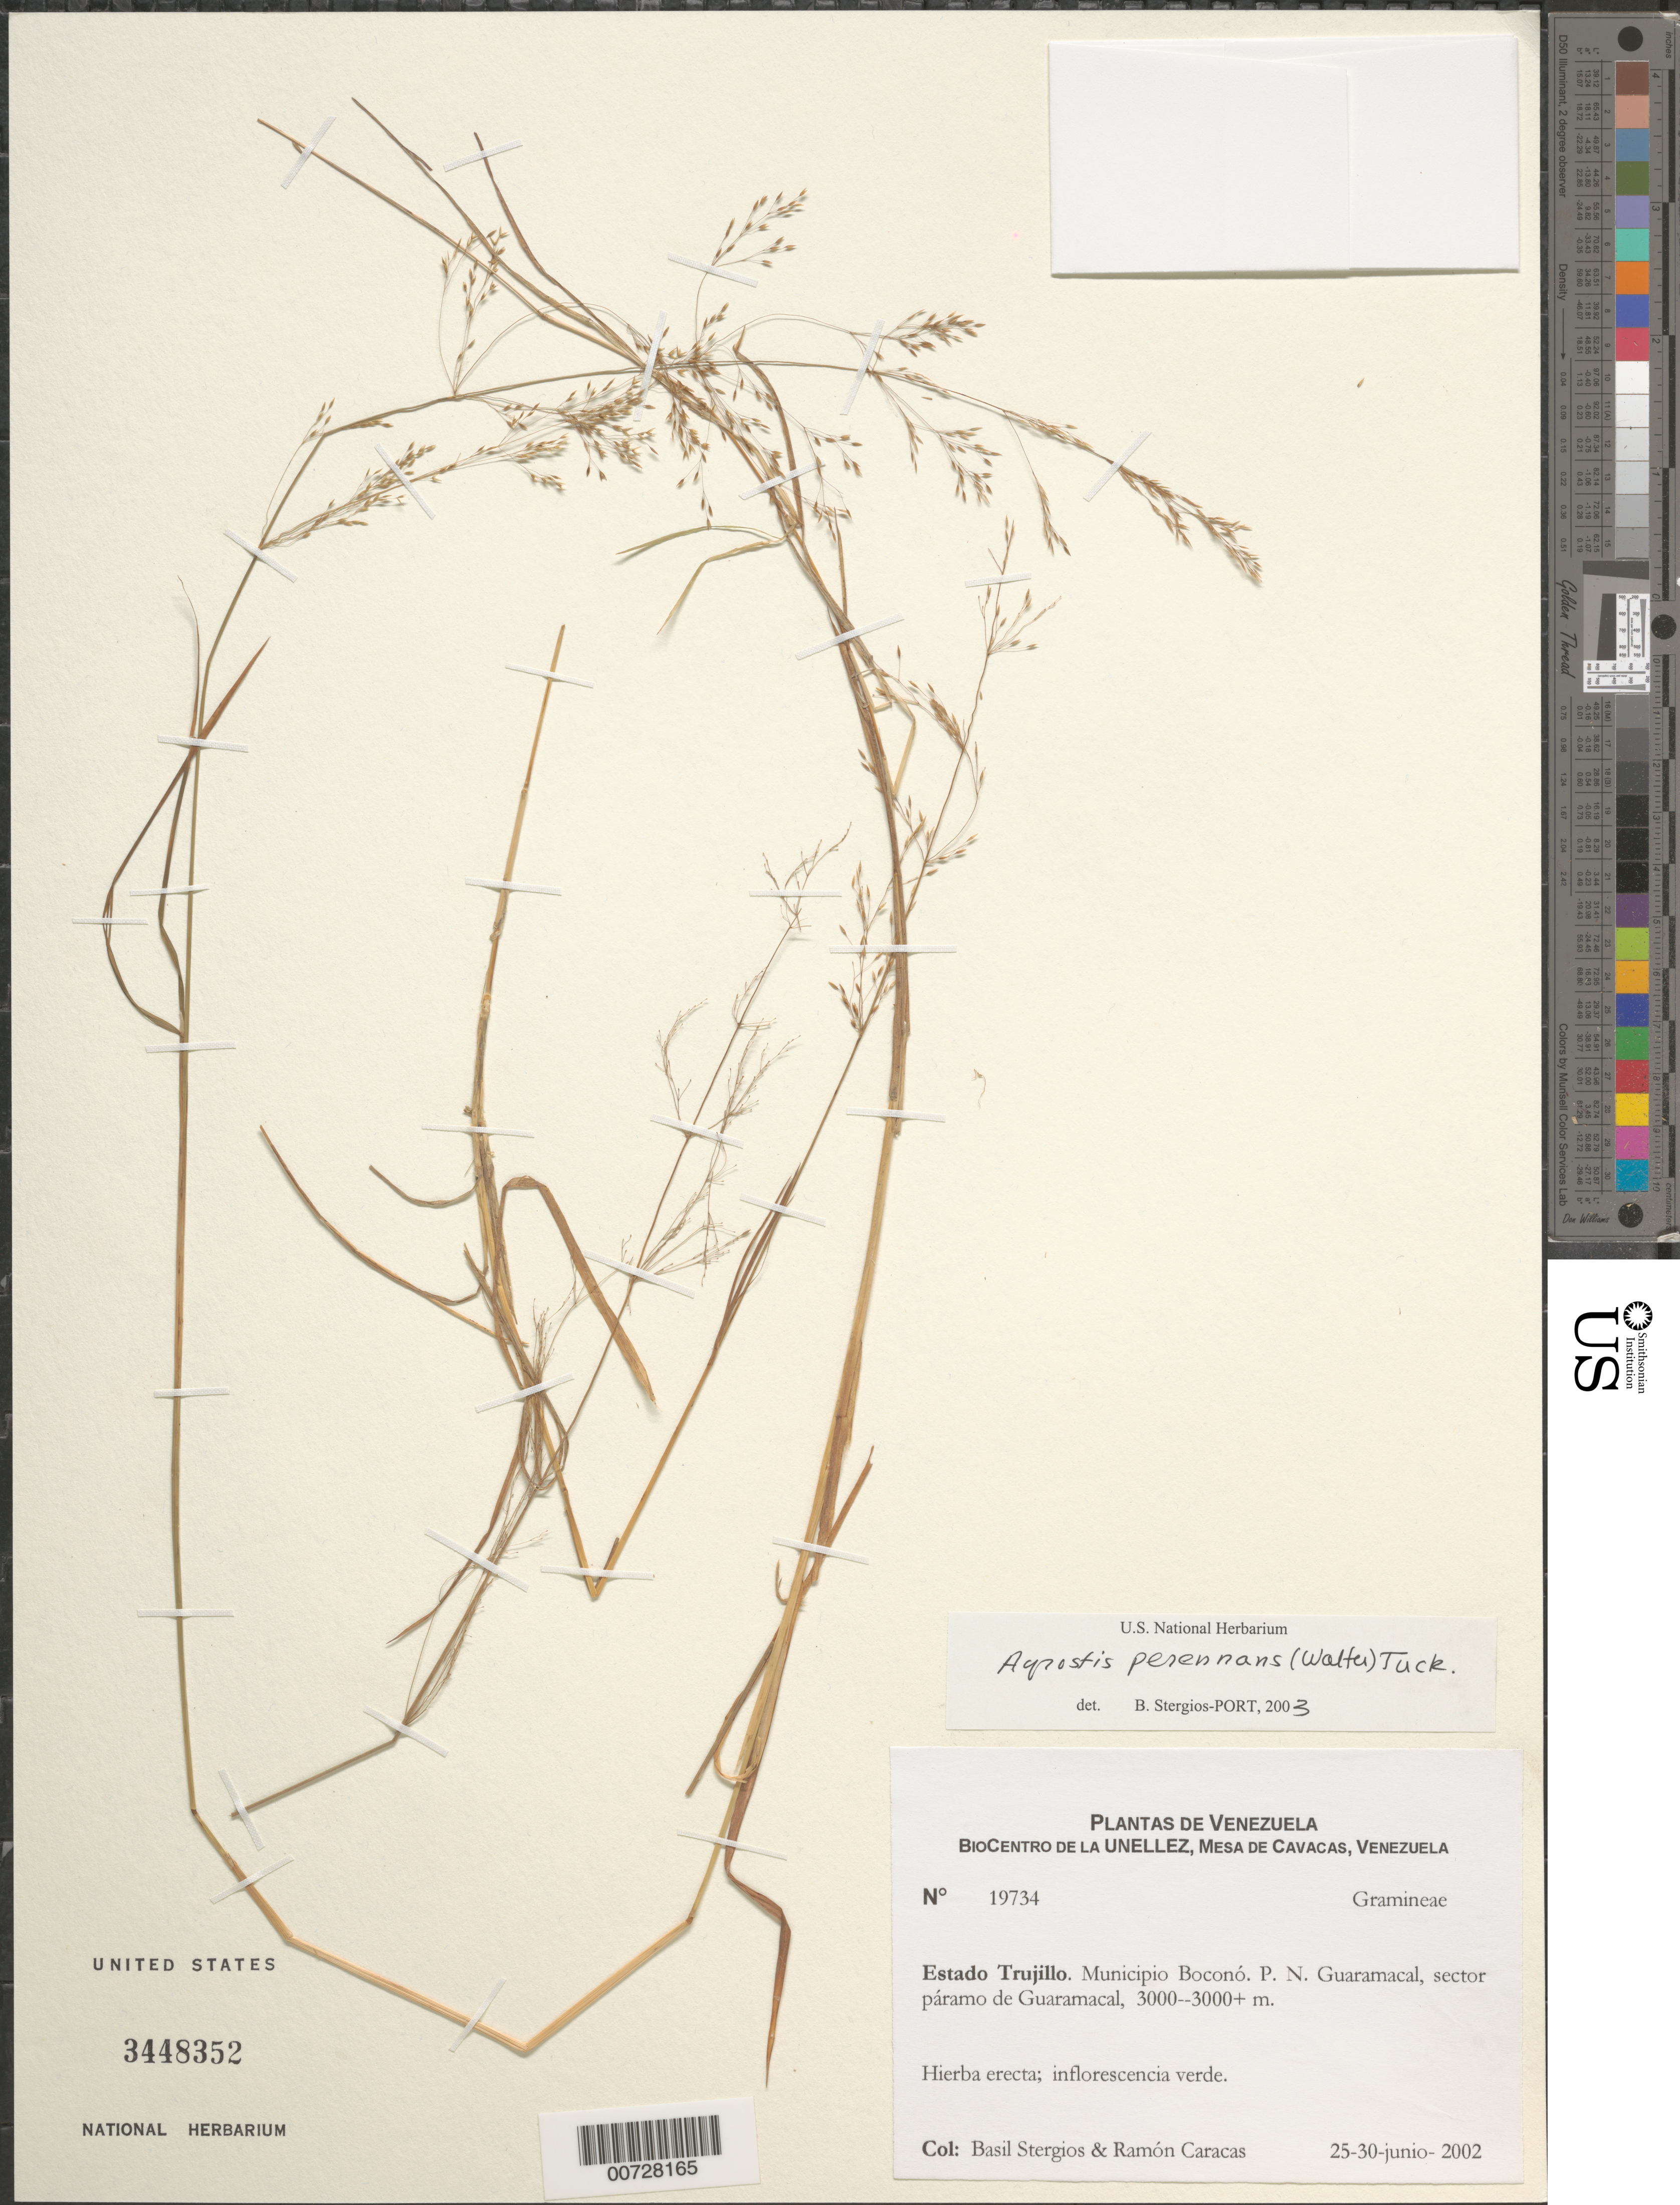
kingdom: Plantae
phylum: Tracheophyta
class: Liliopsida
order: Poales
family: Poaceae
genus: Agrostis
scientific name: Agrostis perennans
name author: (Walter) Tuck.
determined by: Stergios, B. G.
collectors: B. G. Stergios & R. Caracas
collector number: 19734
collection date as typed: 25 Jun 2002 to 30 Jun 2002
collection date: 2002-06-25/2002-06-30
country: Venezuela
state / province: Trujillo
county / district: Boconó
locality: Parque Nacional Guaramacal, páramo de Guaramacal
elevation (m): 3000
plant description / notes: PORT, US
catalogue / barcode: US 3448352